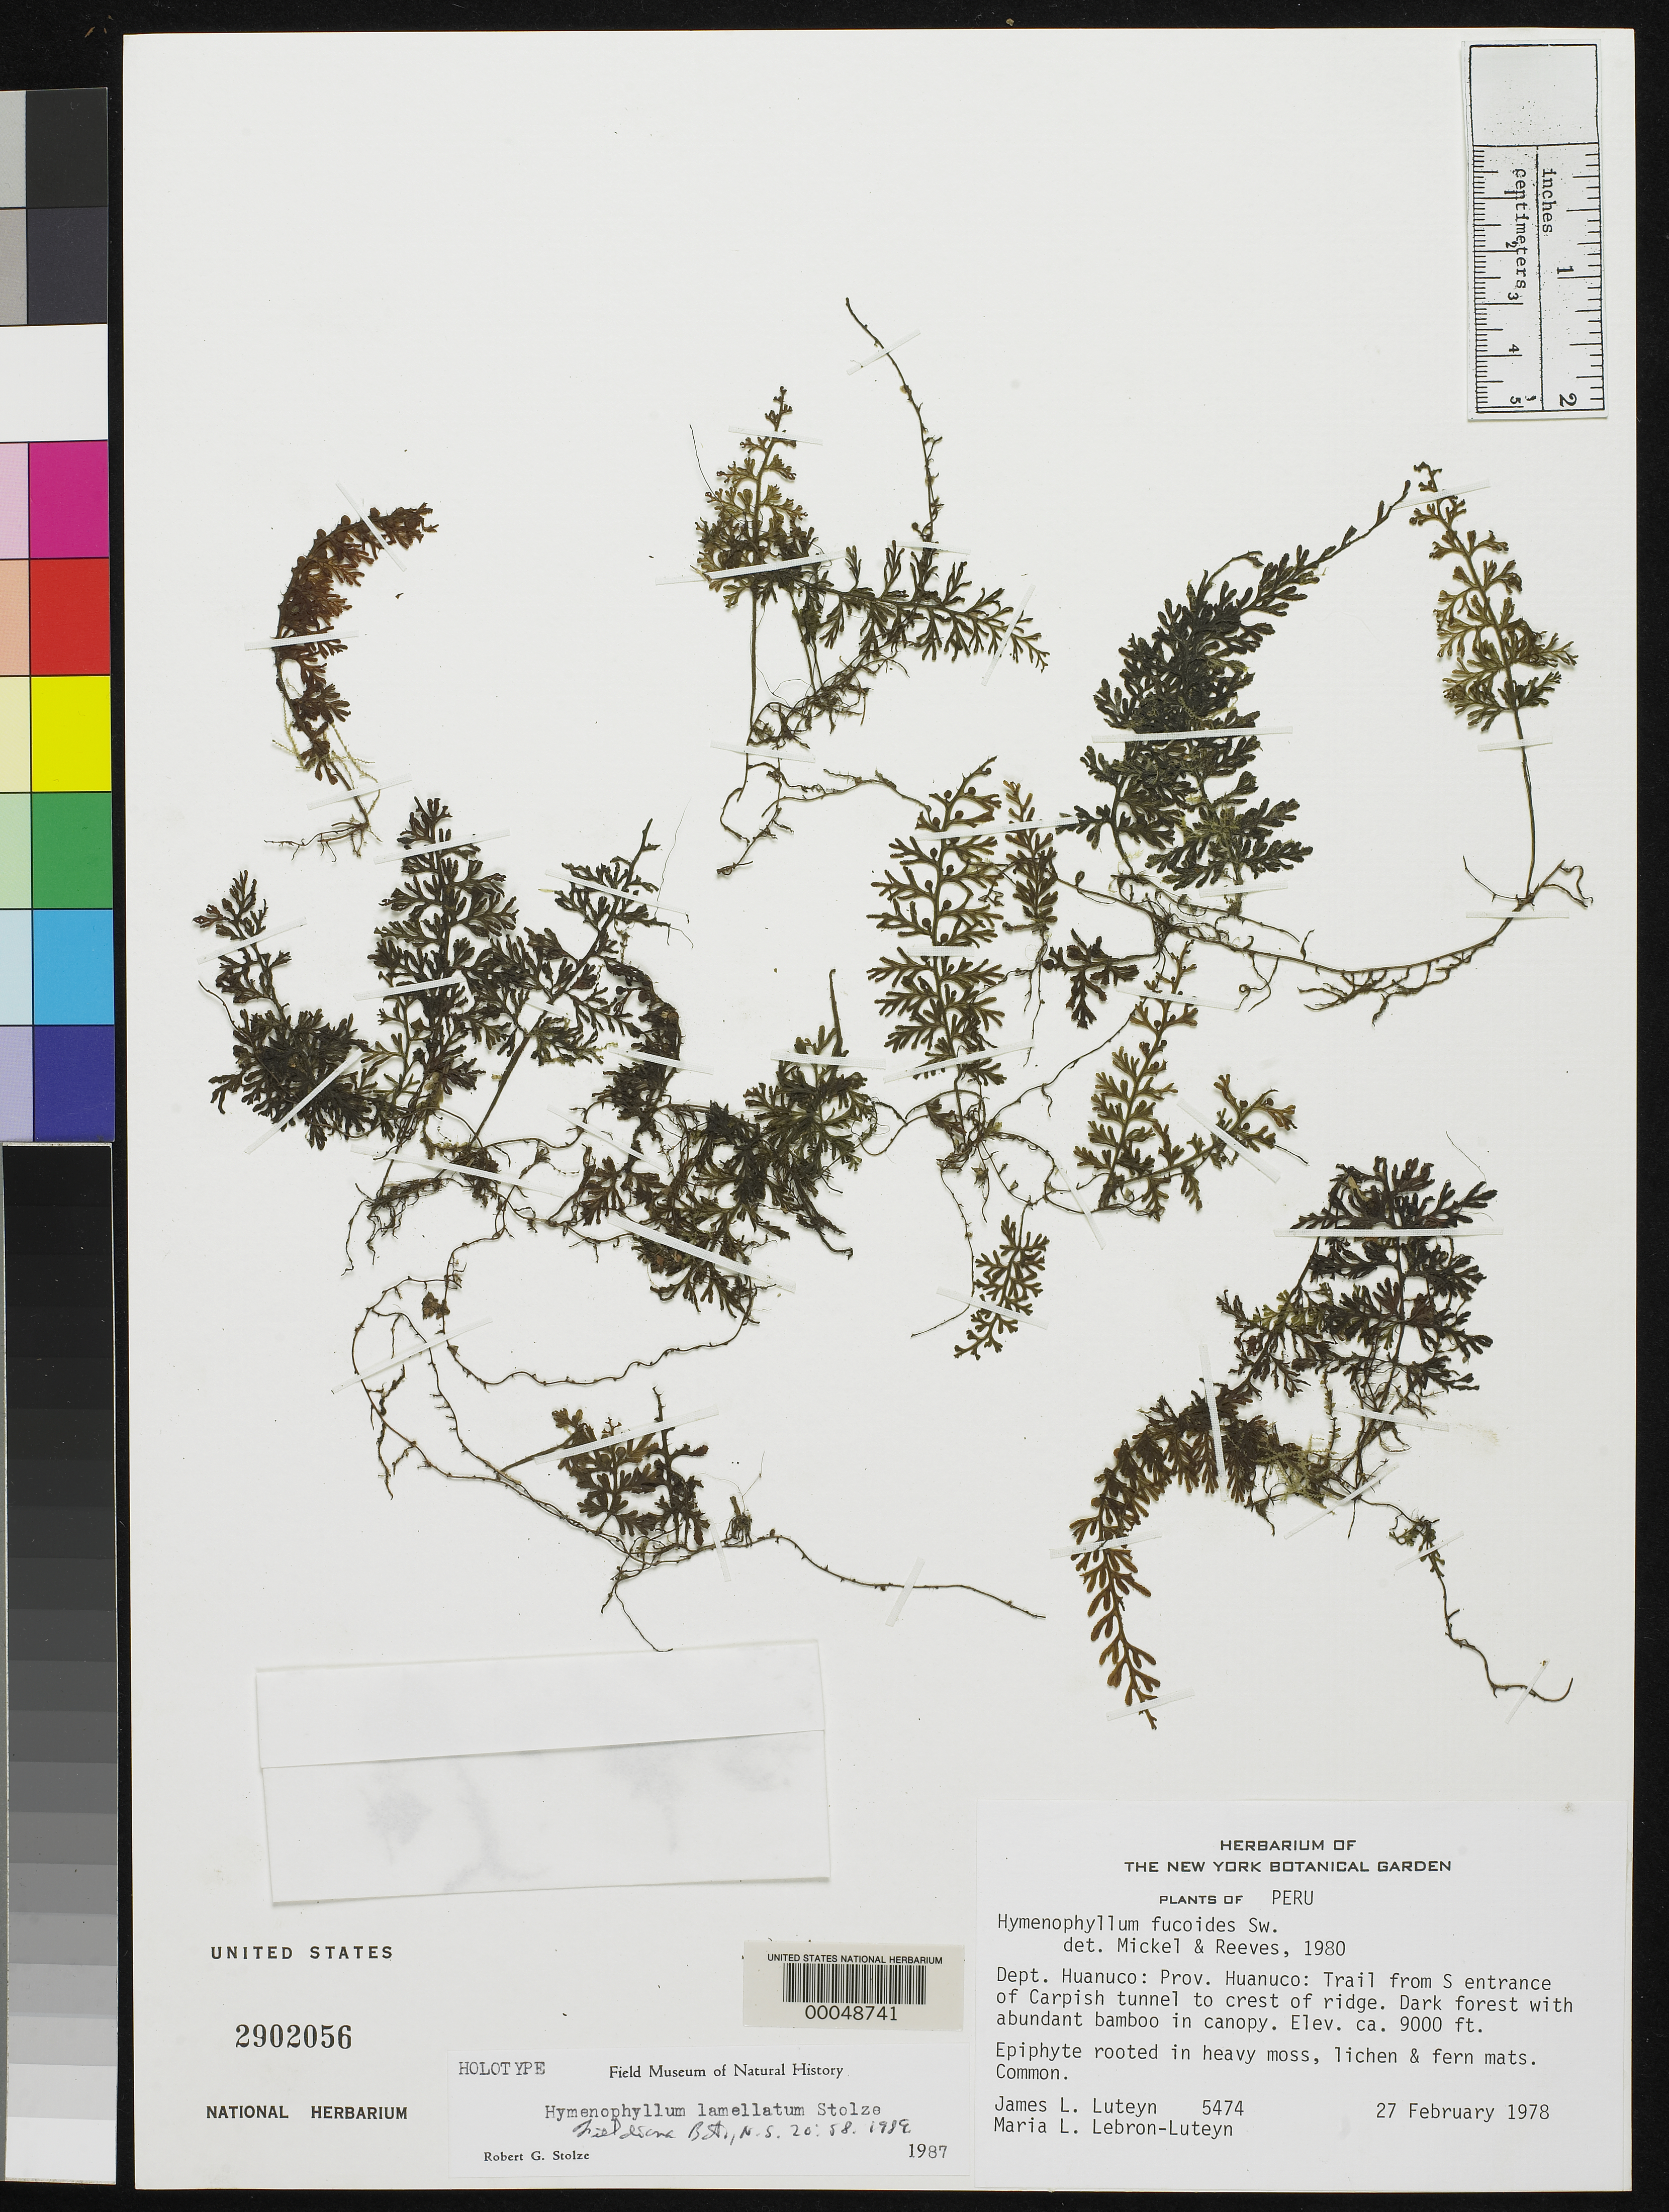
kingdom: Plantae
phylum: Tracheophyta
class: Polypodiopsida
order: Hymenophyllales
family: Hymenophyllaceae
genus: Hymenophyllum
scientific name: Hymenophyllum lamellatum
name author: Stolze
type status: Holotype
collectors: J. L. Luteyn & M. L. Lebrón-Luteyn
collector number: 5474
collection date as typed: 27 Feb 1978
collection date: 1978-02-27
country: Peru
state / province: Huánuco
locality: trail from S entrance of Carpish Tunnel to crest of ridge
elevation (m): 2743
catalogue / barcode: US 2902056